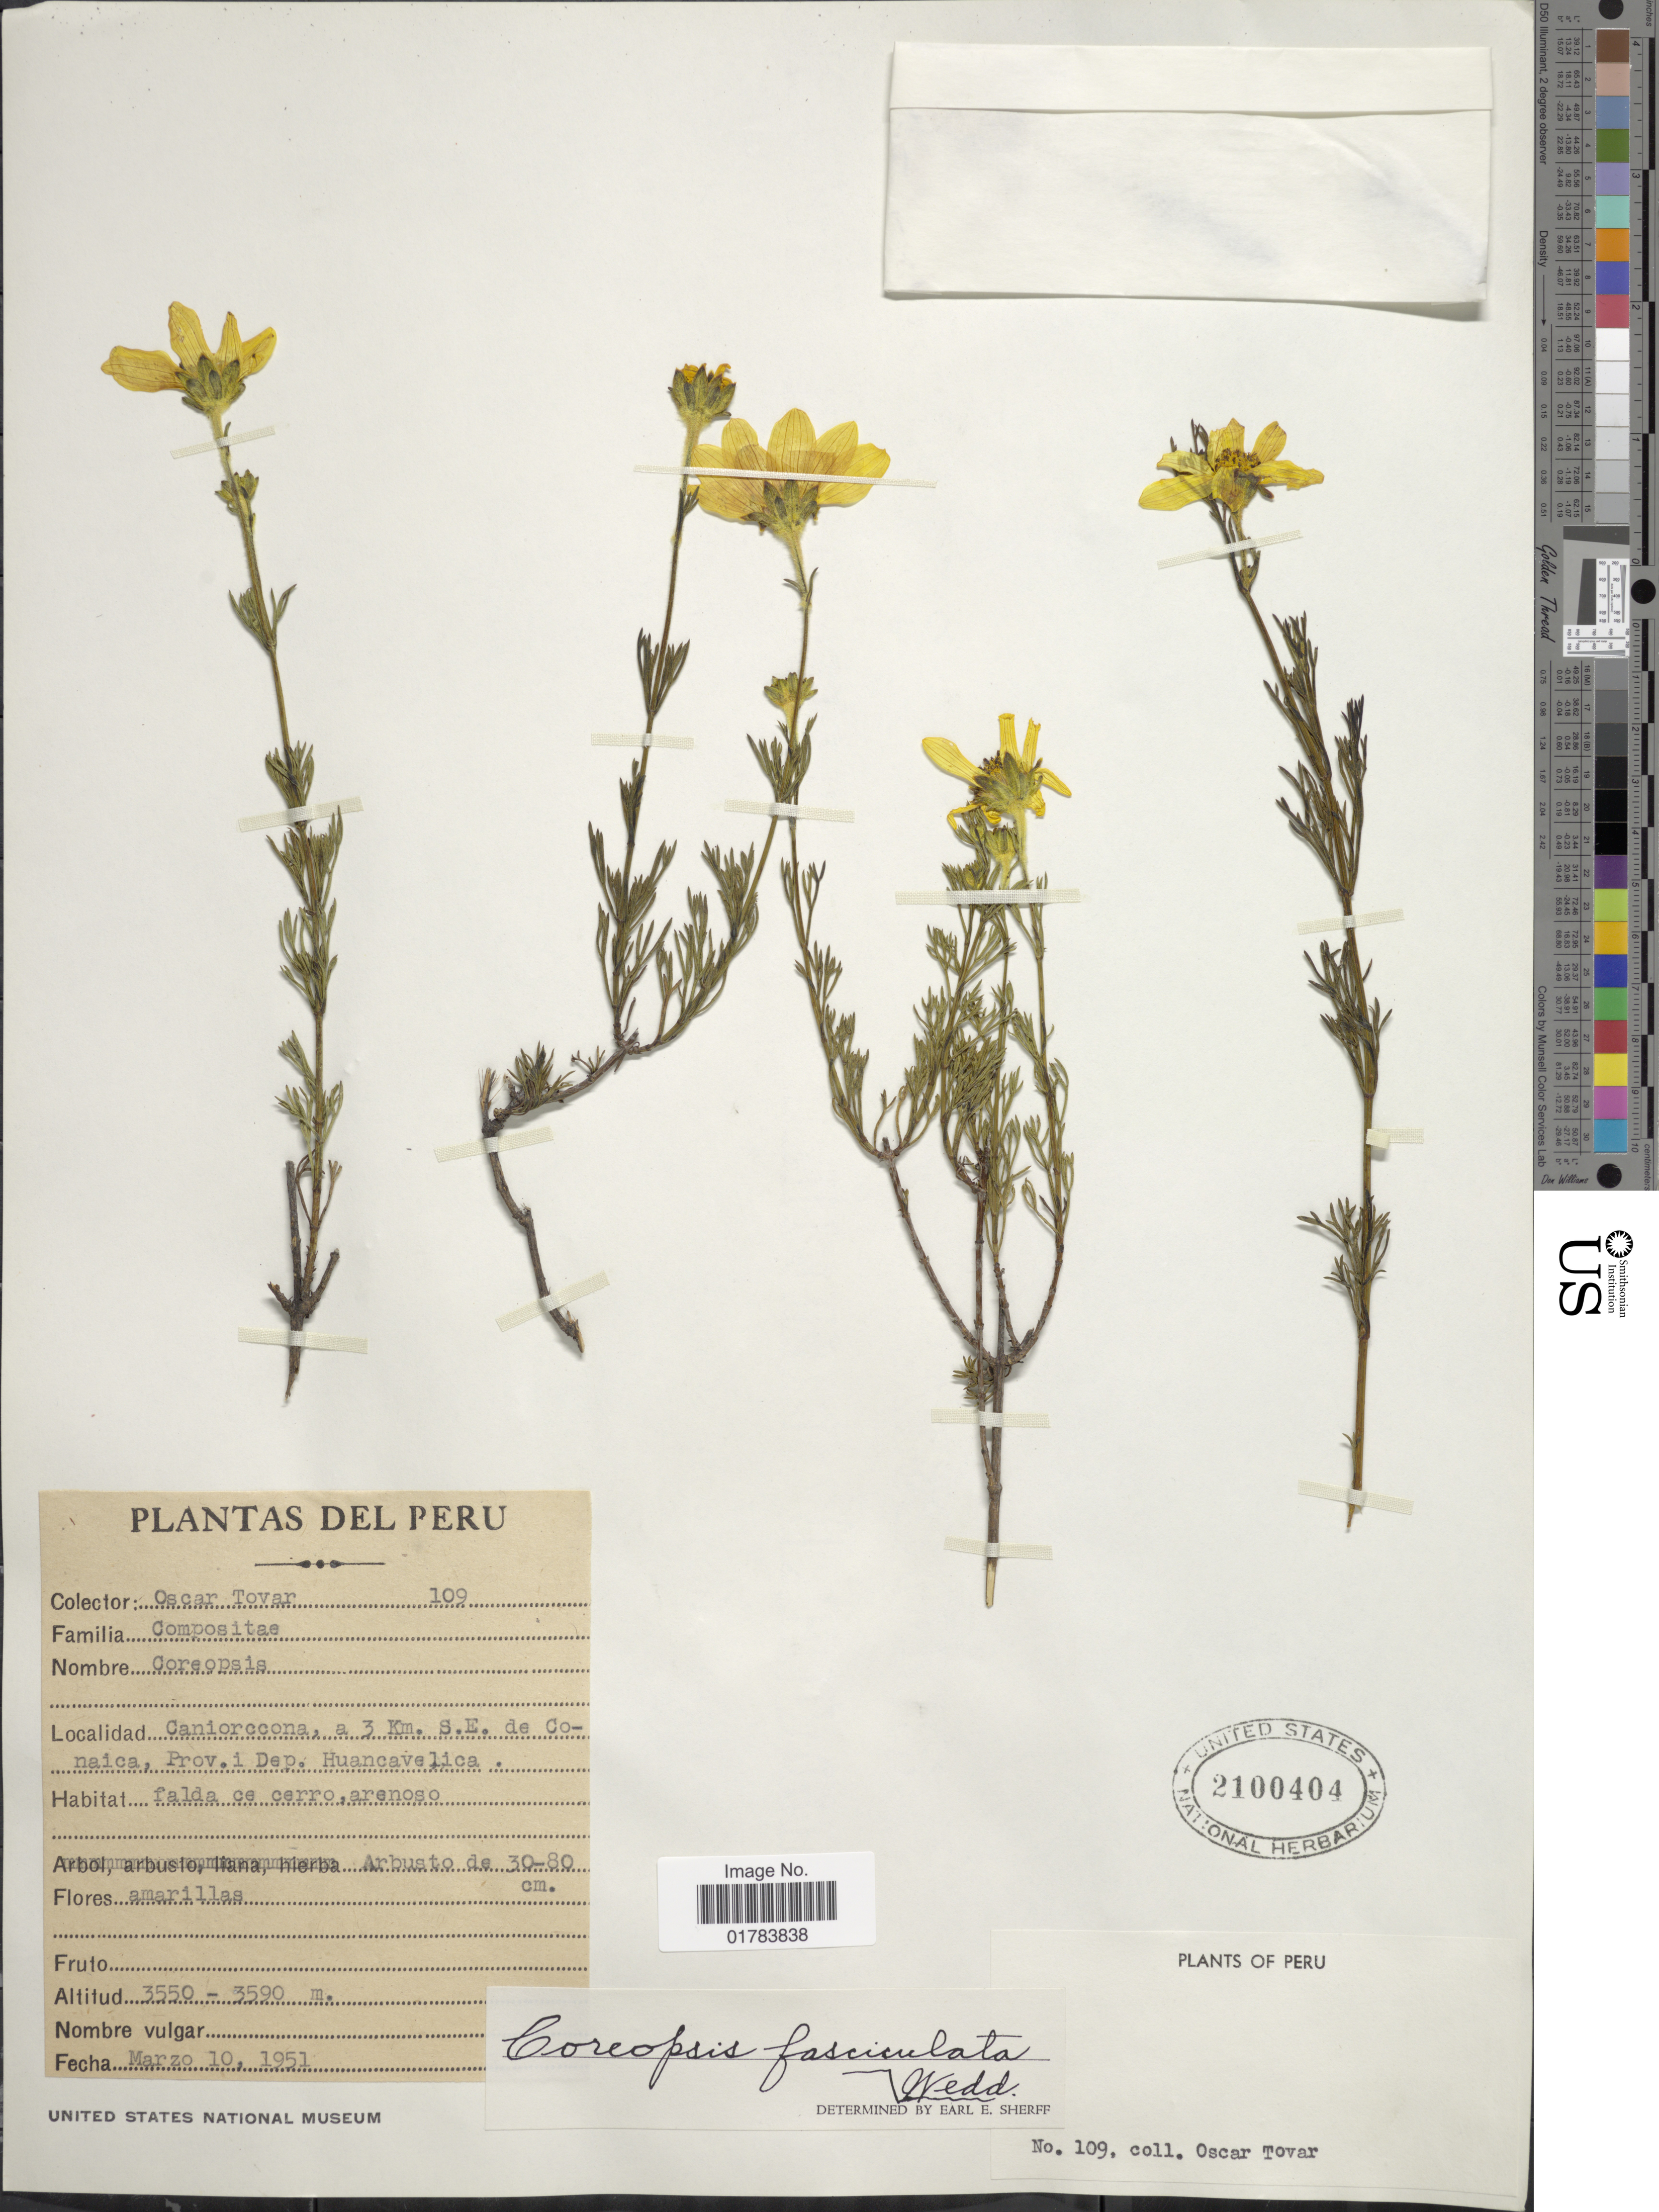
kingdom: Plantae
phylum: Tracheophyta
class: Magnoliopsida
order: Asterales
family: Asteraceae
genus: Coreopsis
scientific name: Coreopsis fasciculata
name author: Wedd.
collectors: Ó. Tovar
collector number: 109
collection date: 1951-03-10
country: Peru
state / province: Huancavelica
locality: Caniorccona, a 3km S.E. de Conaica, Prov. i Dep. Huancavelica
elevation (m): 3550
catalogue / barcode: US 2100404